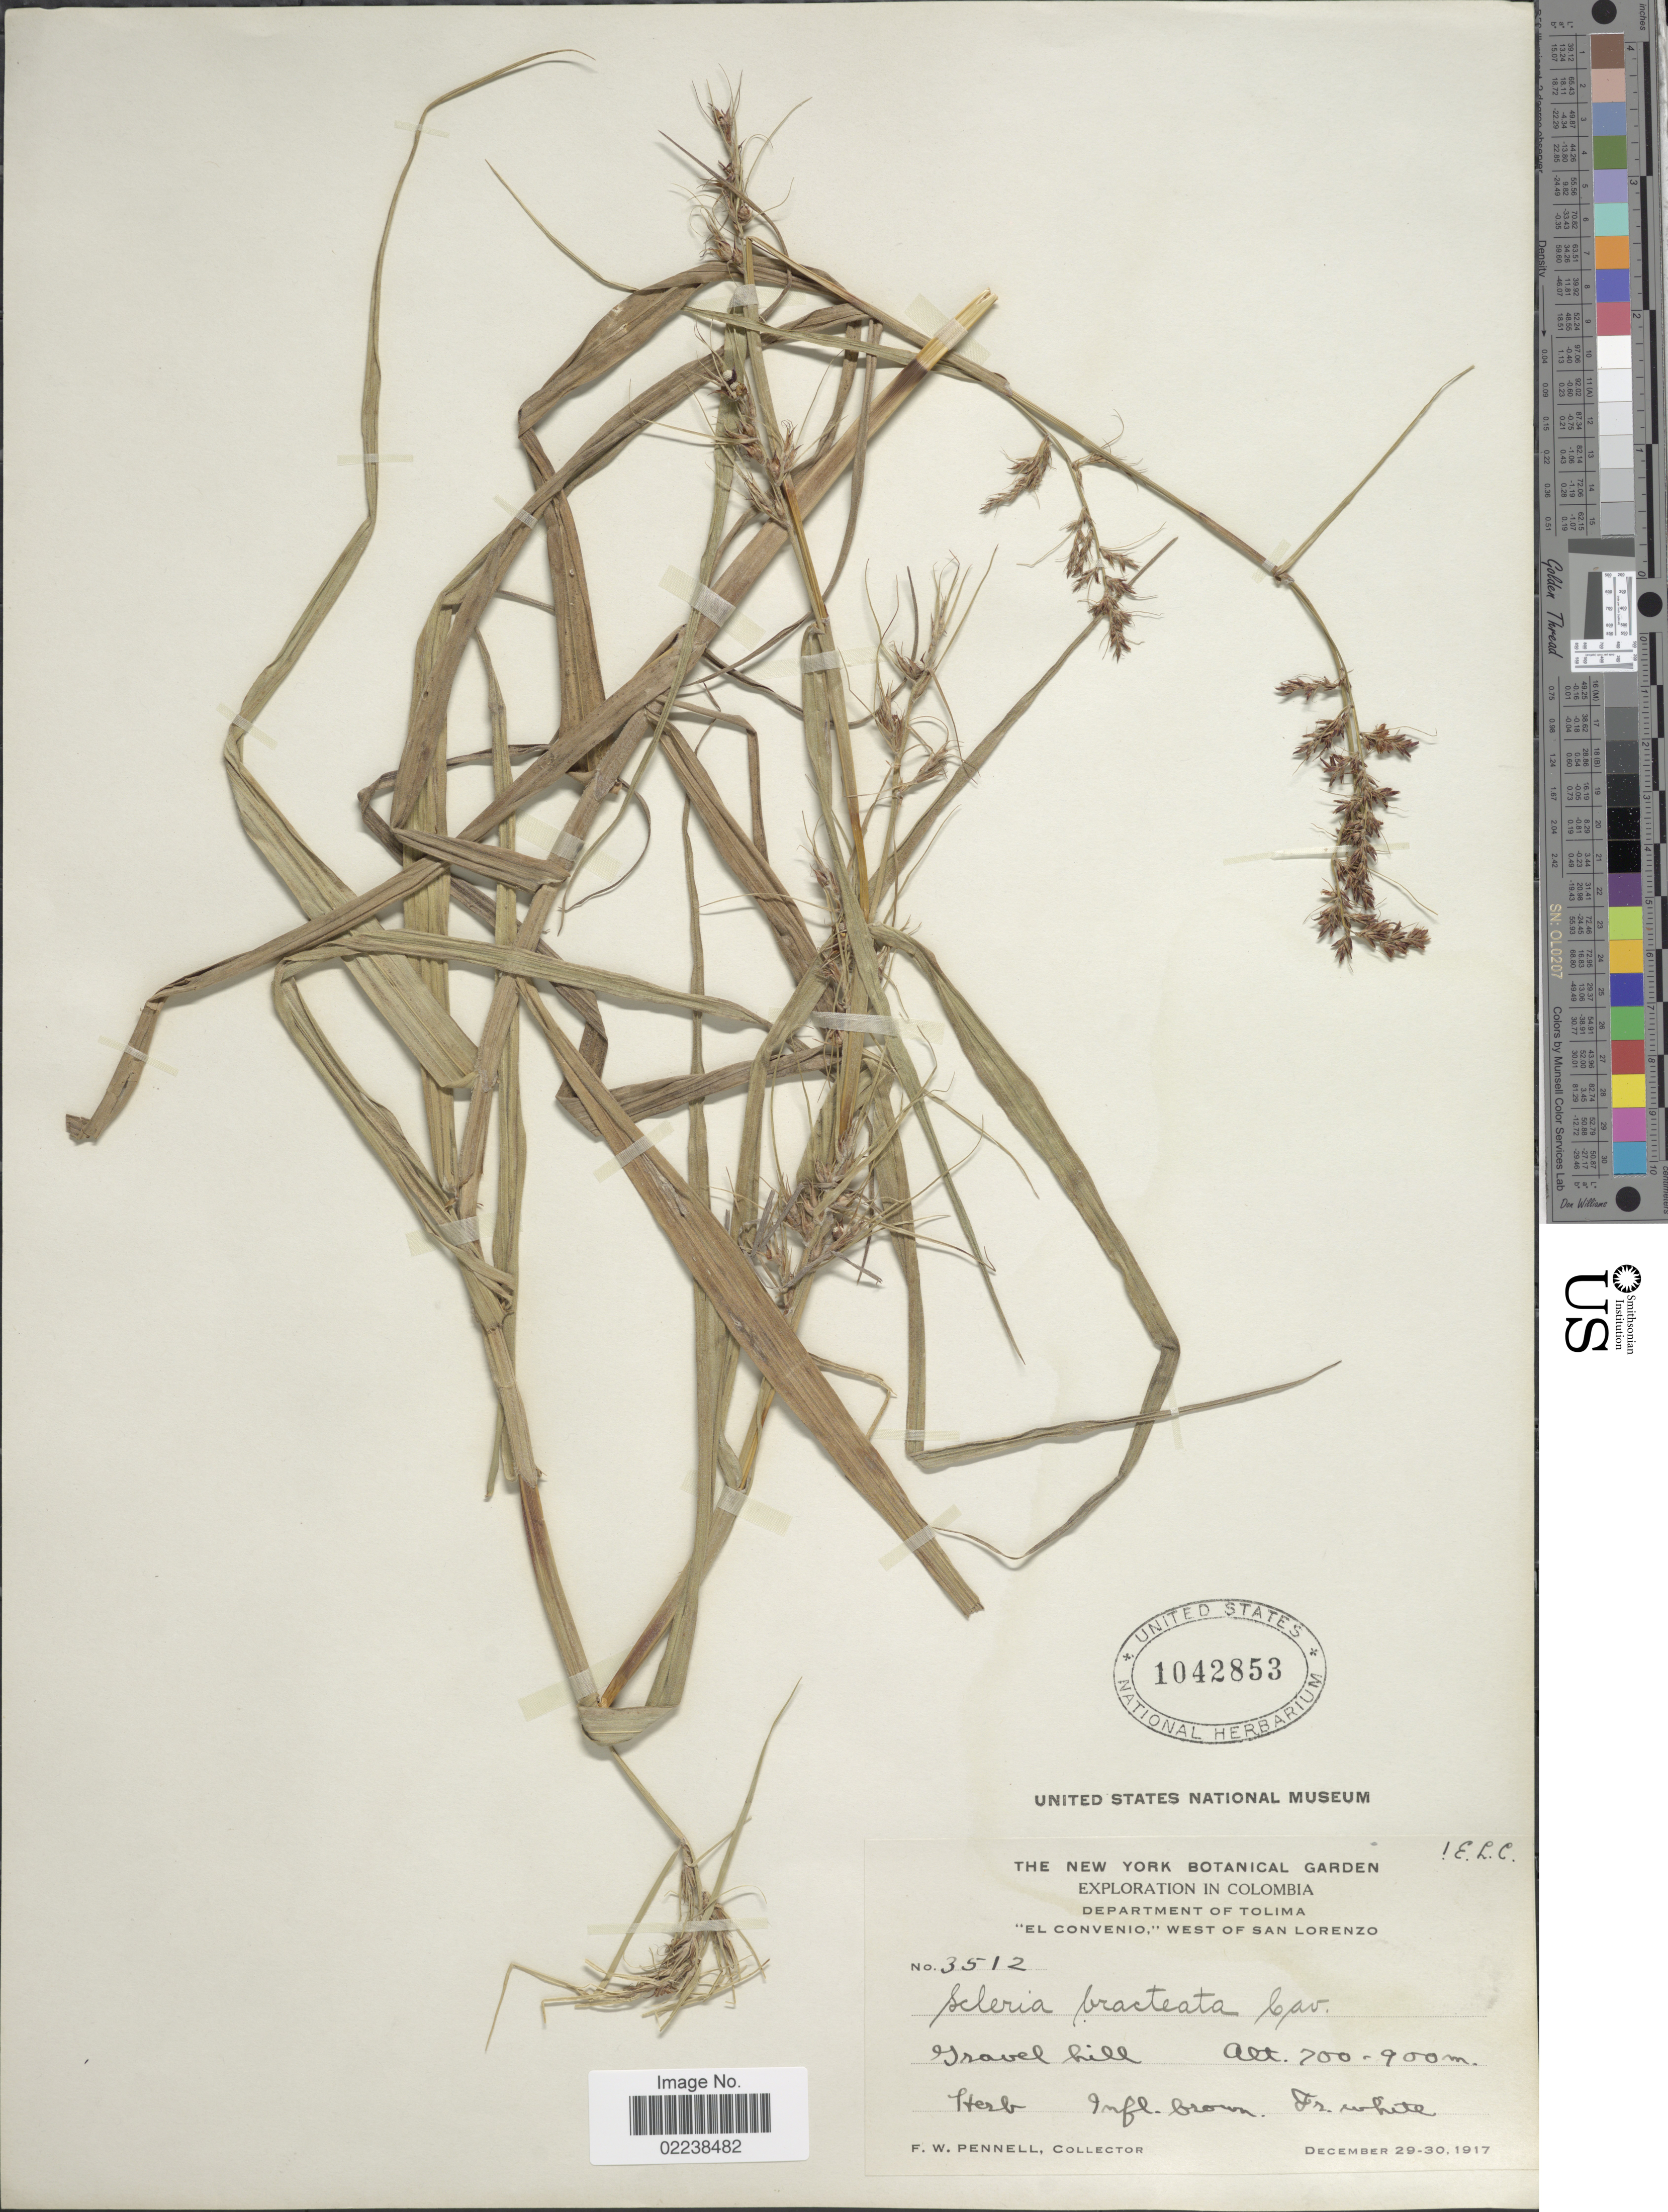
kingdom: Plantae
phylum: Tracheophyta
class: Liliopsida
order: Poales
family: Cyperaceae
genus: Scleria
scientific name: Scleria bracteata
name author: Cav.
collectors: F. W. Pennell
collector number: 3512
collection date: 1917-12-29/1917-12-30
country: Colombia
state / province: Tolima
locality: El Convenio.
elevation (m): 700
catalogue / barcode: US 1042853